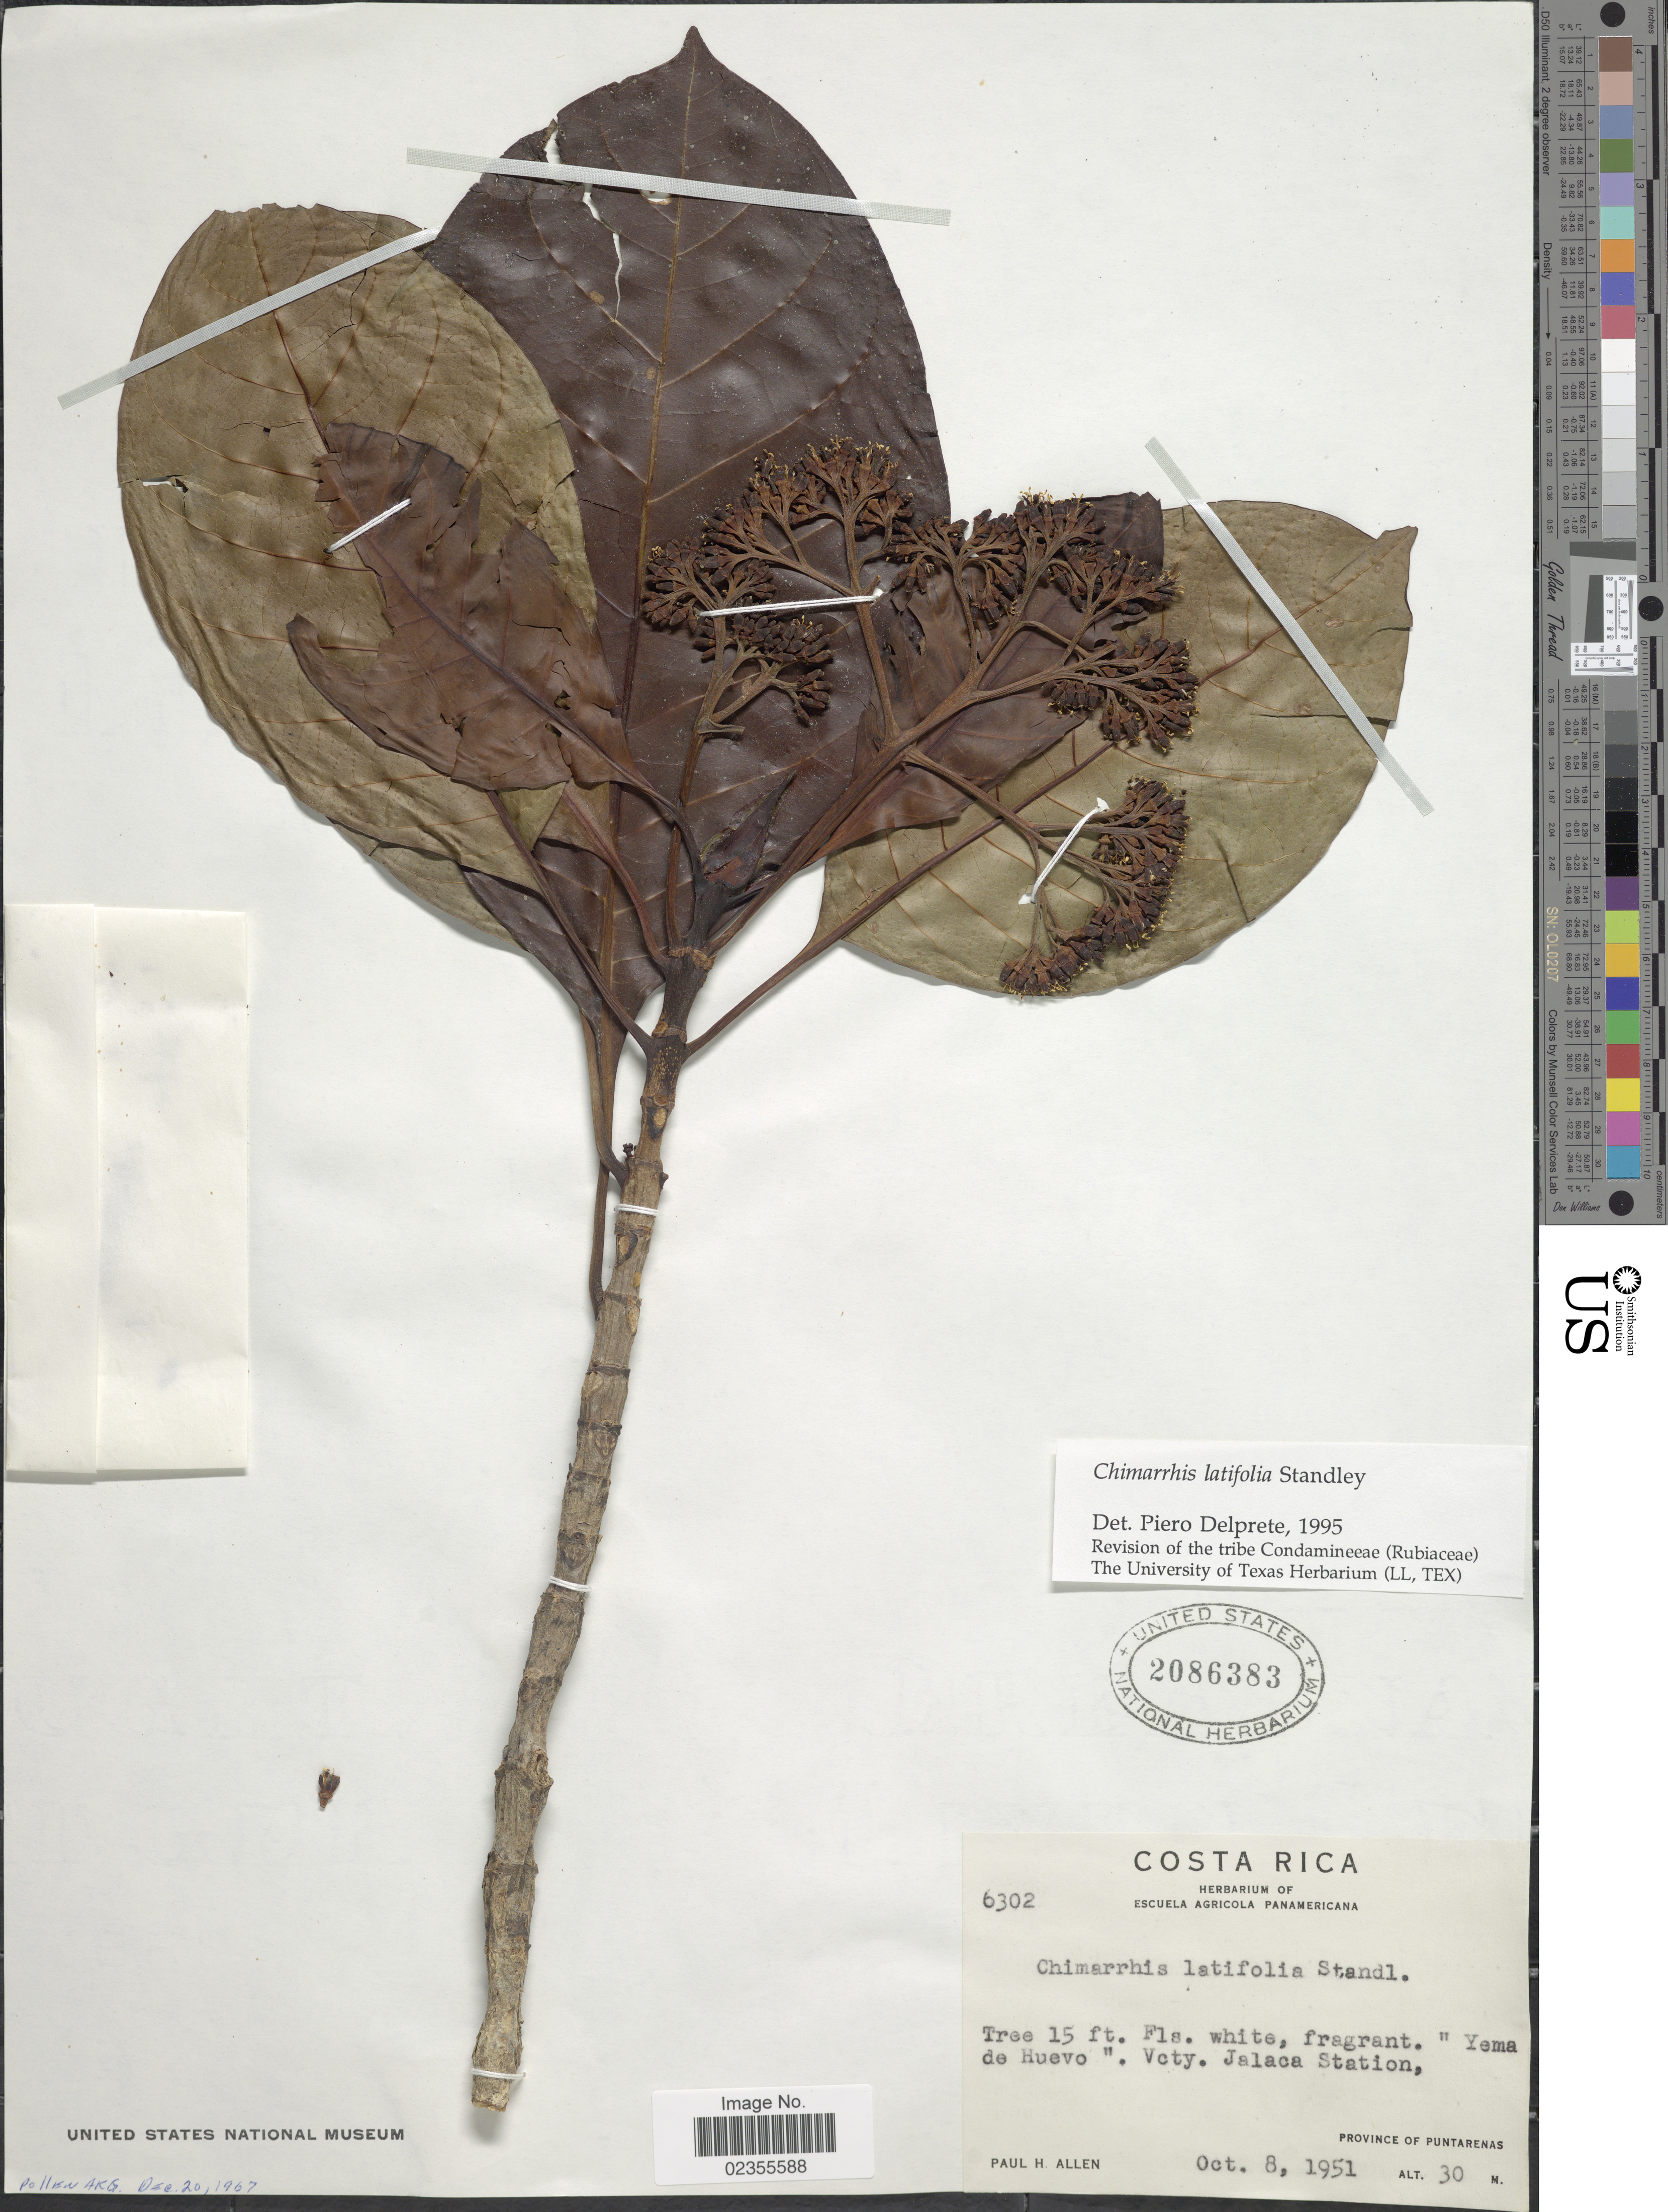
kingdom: Plantae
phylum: Tracheophyta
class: Magnoliopsida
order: Gentianales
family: Rubiaceae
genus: Chimarrhis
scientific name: Chimarrhis latifolia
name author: Standl.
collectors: P. H. Allen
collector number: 6302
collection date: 1951-10-08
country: Costa Rica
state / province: Puntarenas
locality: Yema de Huevo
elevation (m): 30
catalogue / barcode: US 2086383